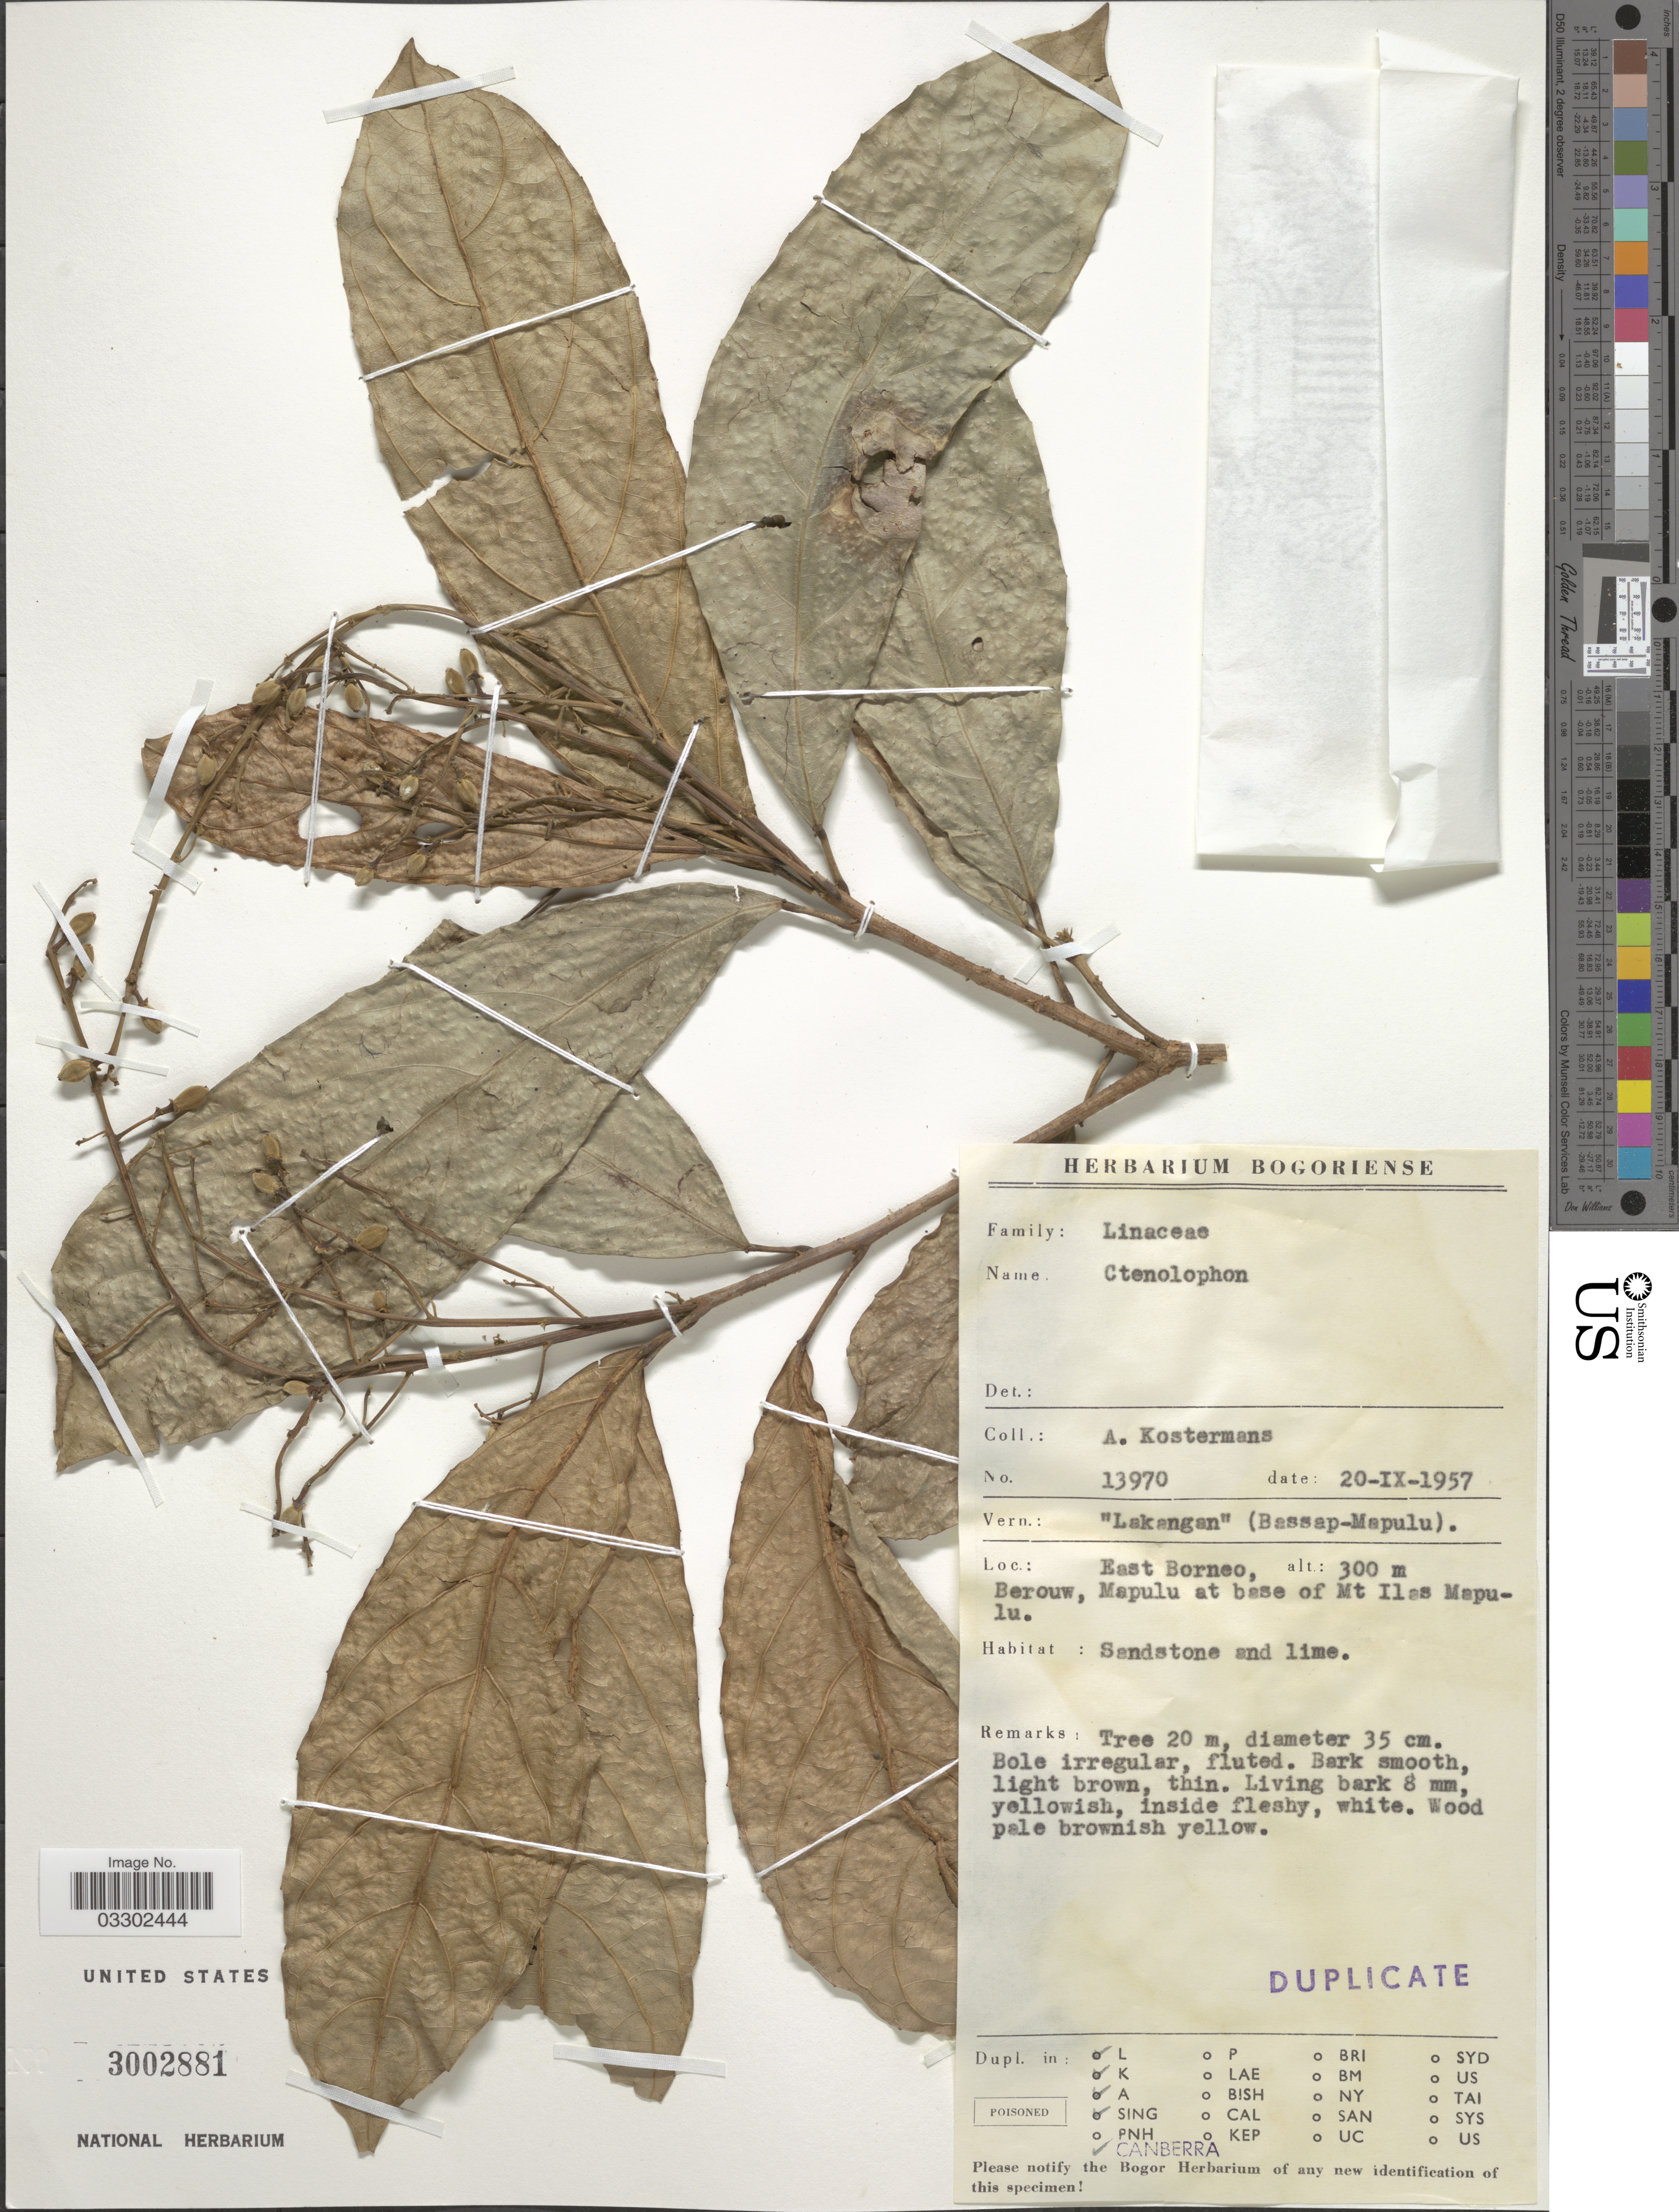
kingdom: Plantae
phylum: Tracheophyta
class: Magnoliopsida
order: Malpighiales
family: Ctenolophonaceae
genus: Ctenolophon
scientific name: Ctenolophon sp.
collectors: A. J. G. Kostermans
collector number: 13970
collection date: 1957-09-20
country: Indonesia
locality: East Borneo, Berouw, Mapulu at base of Mt Ilas Mapulu.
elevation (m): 300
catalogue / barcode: US 3002881